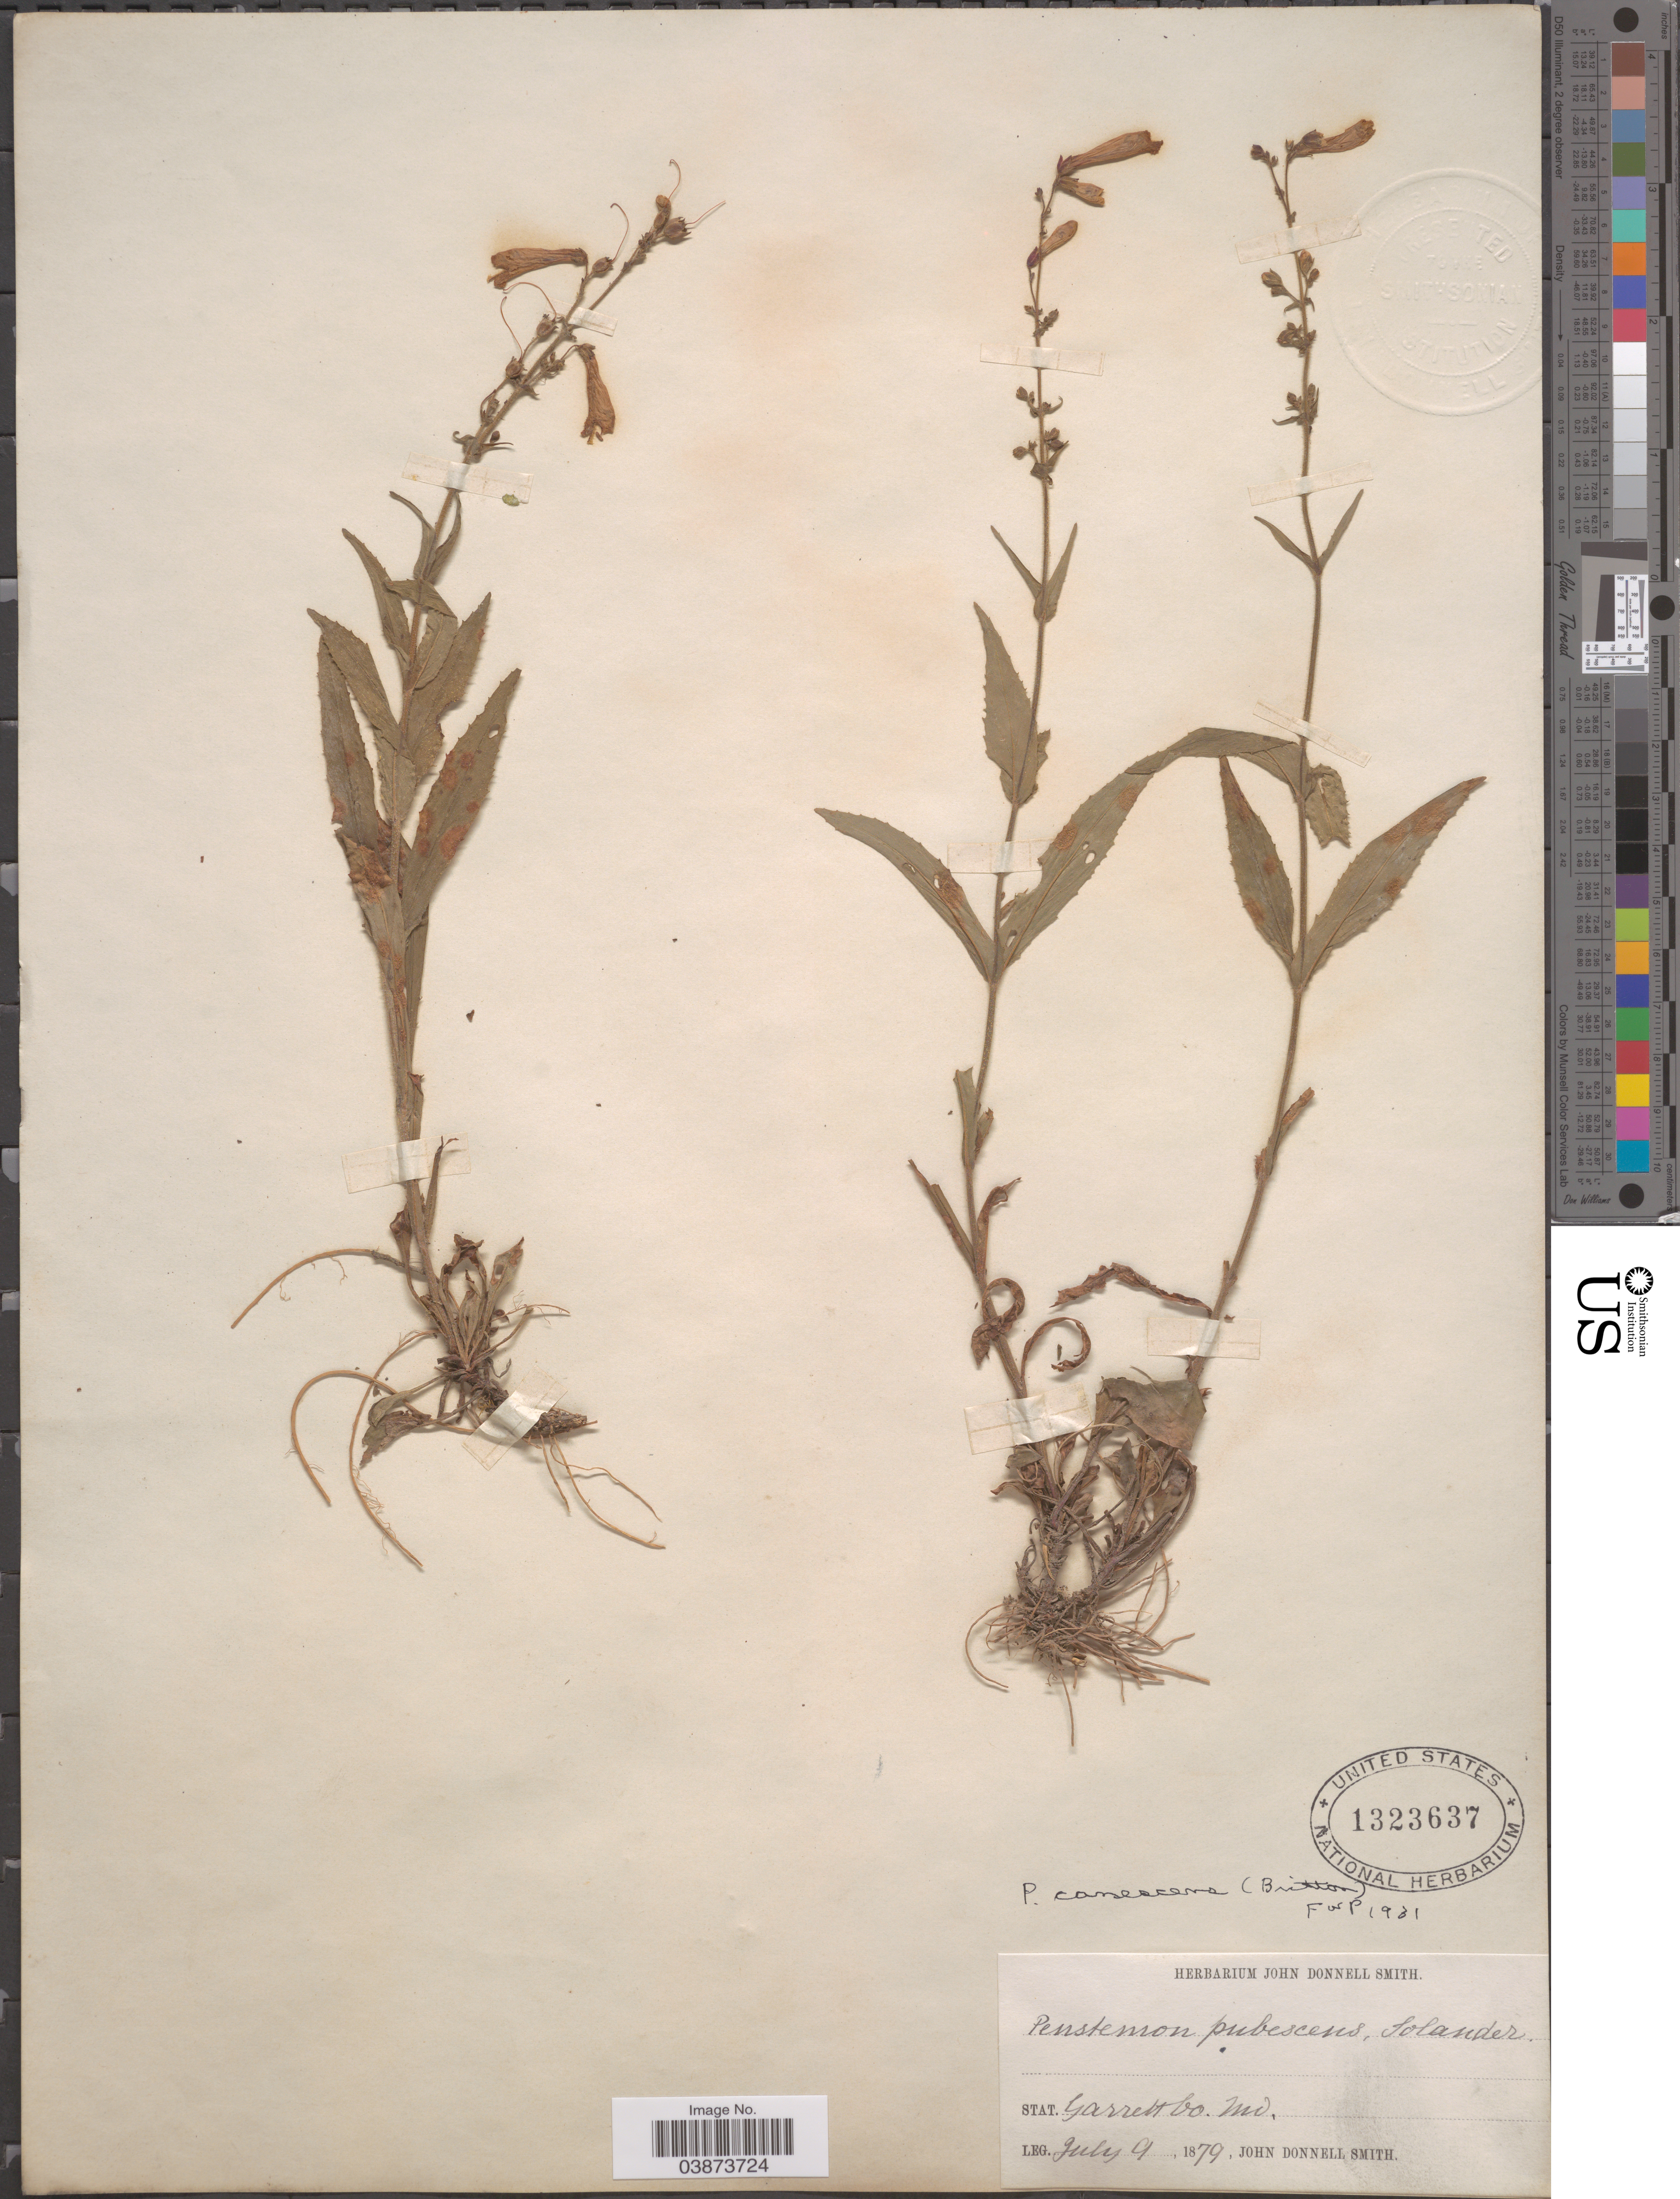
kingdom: Plantae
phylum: Tracheophyta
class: Magnoliopsida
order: Lamiales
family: Plantaginaceae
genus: Penstemon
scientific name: Penstemon canescens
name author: L.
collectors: J. Donnell Smith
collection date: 1879-07-09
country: United States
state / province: Maryland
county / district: Garrett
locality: Stat. Garrett Co.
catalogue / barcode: US 1323637